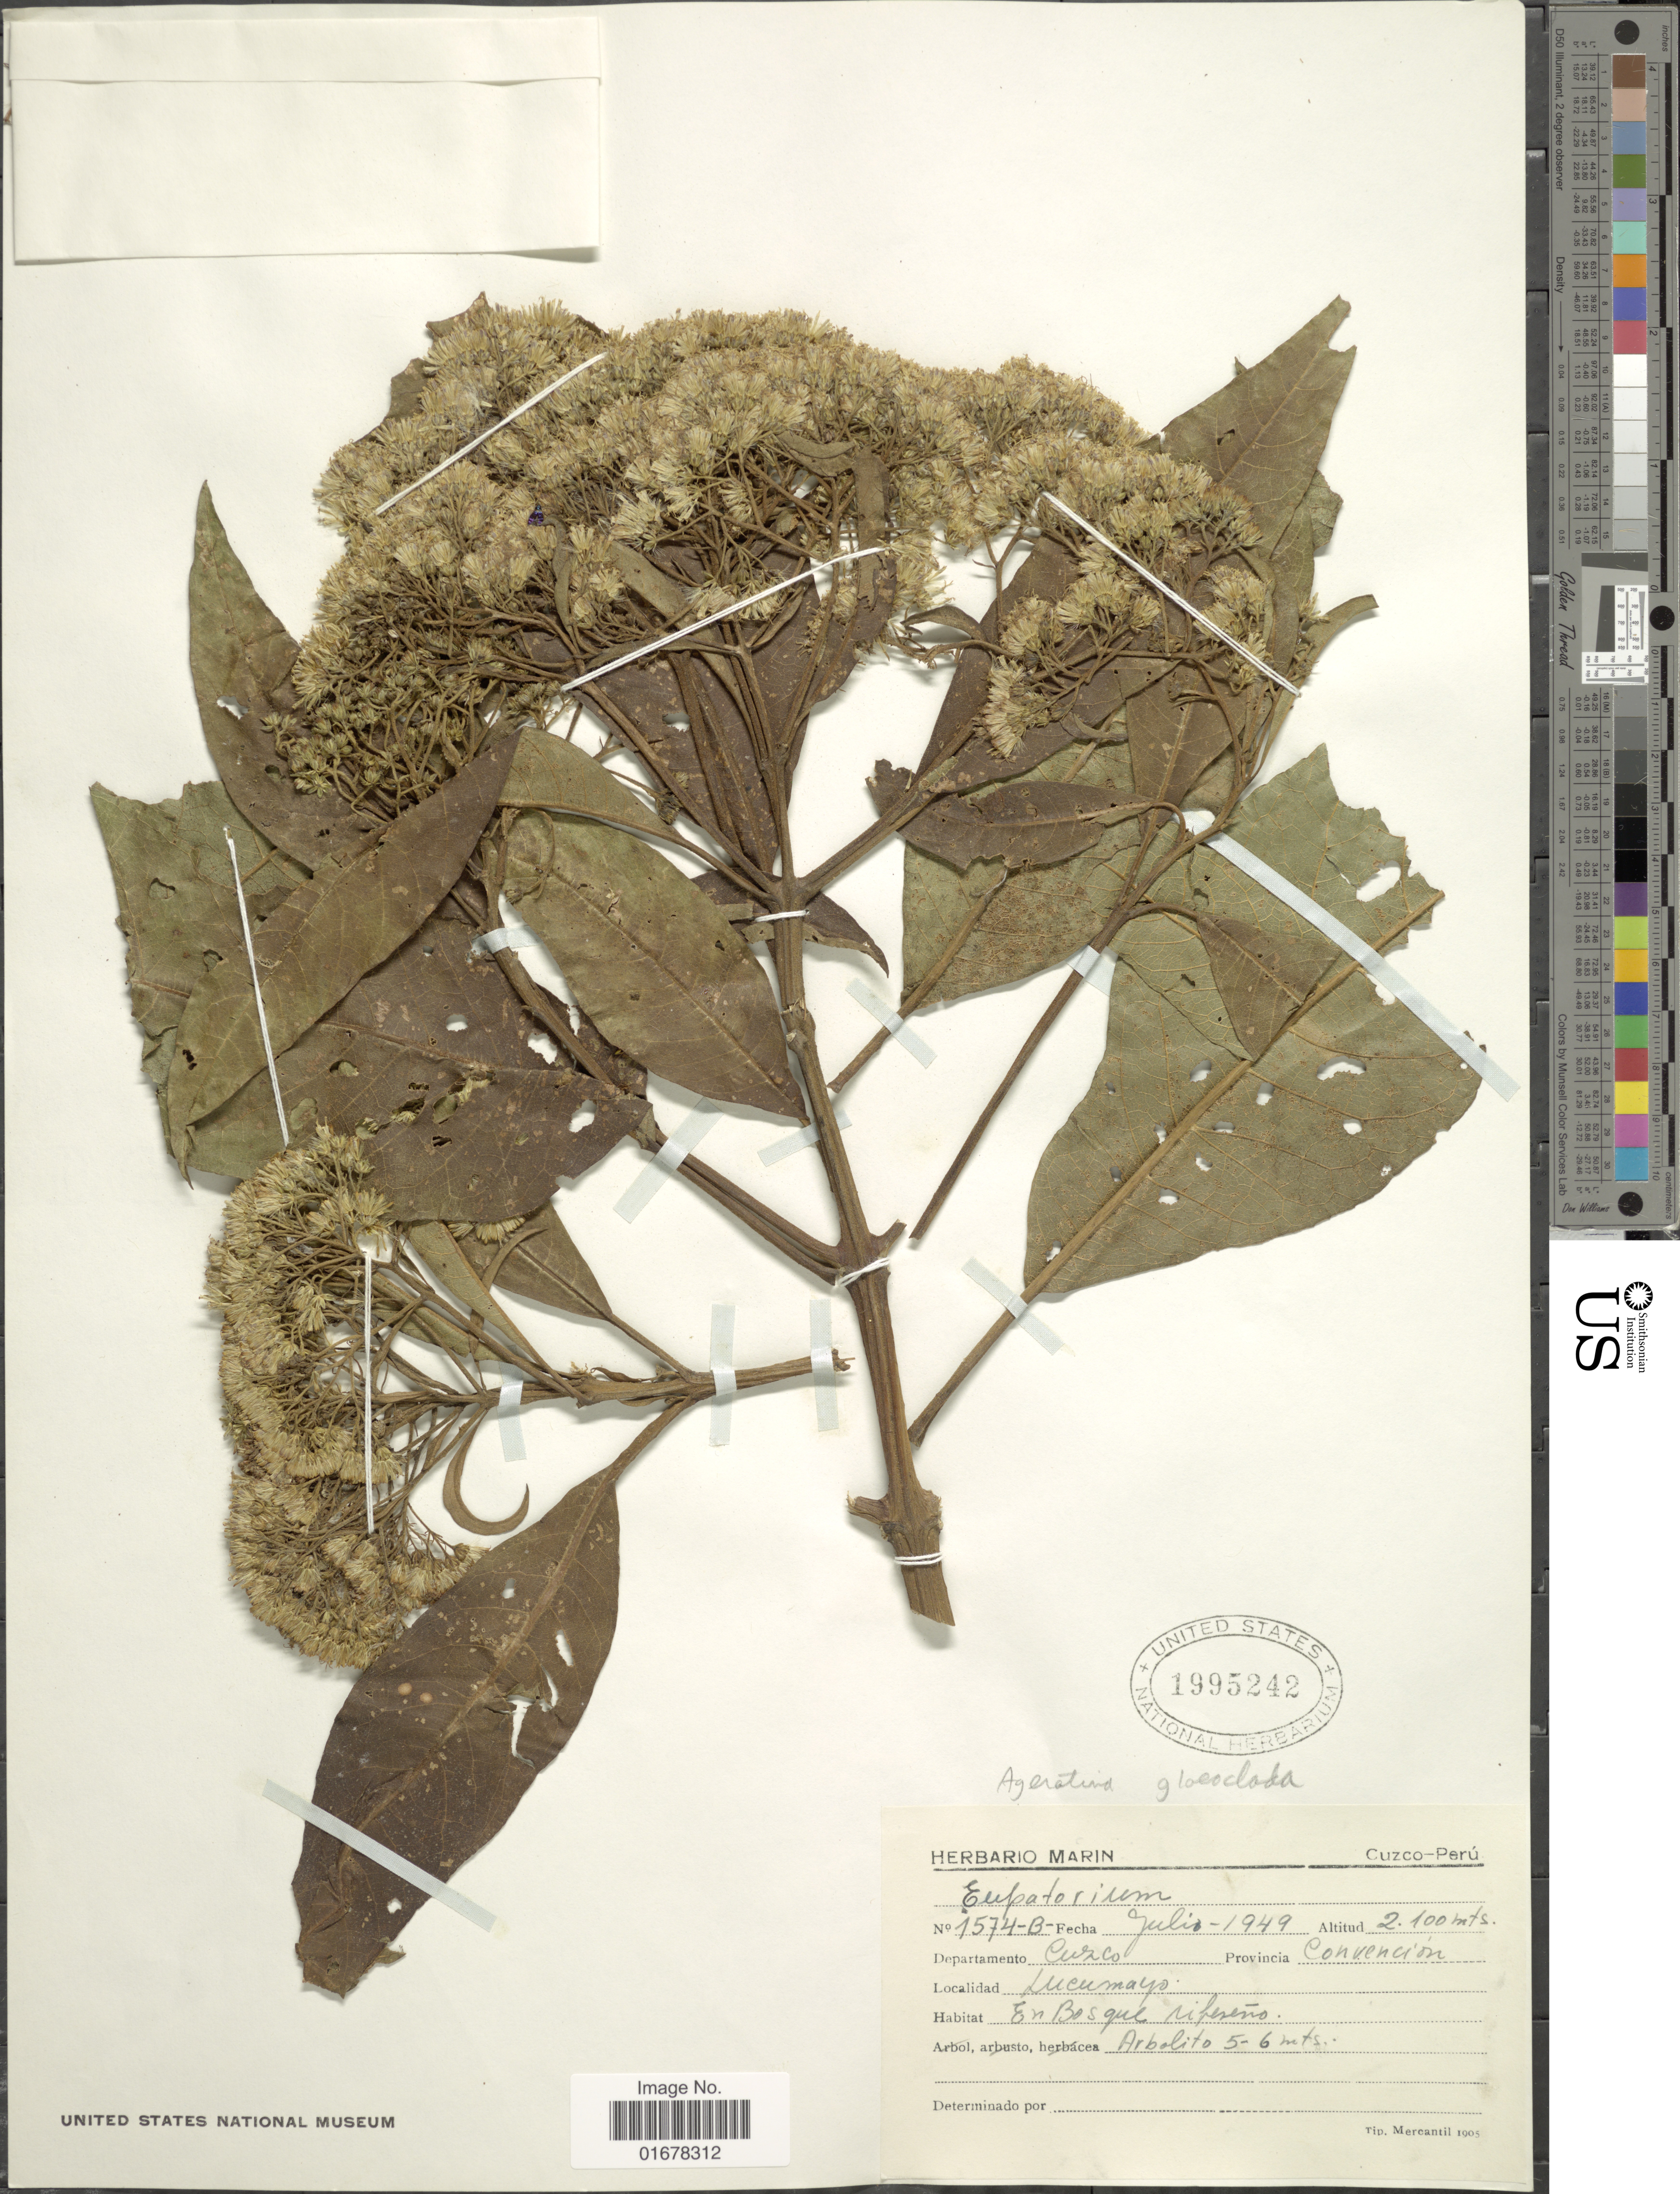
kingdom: Plantae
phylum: Tracheophyta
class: Magnoliopsida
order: Asterales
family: Asteraceae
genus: Ageratina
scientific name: Ageratina gloeoclada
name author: (B.L. Rob.) R.M. King & H. Rob.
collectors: ex herb. Marin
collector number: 1574-B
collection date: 1949-07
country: Peru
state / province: Cusco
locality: Departamento Cuzco, Provincia: Convencion, Lucumayo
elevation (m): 2100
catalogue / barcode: US 1995242